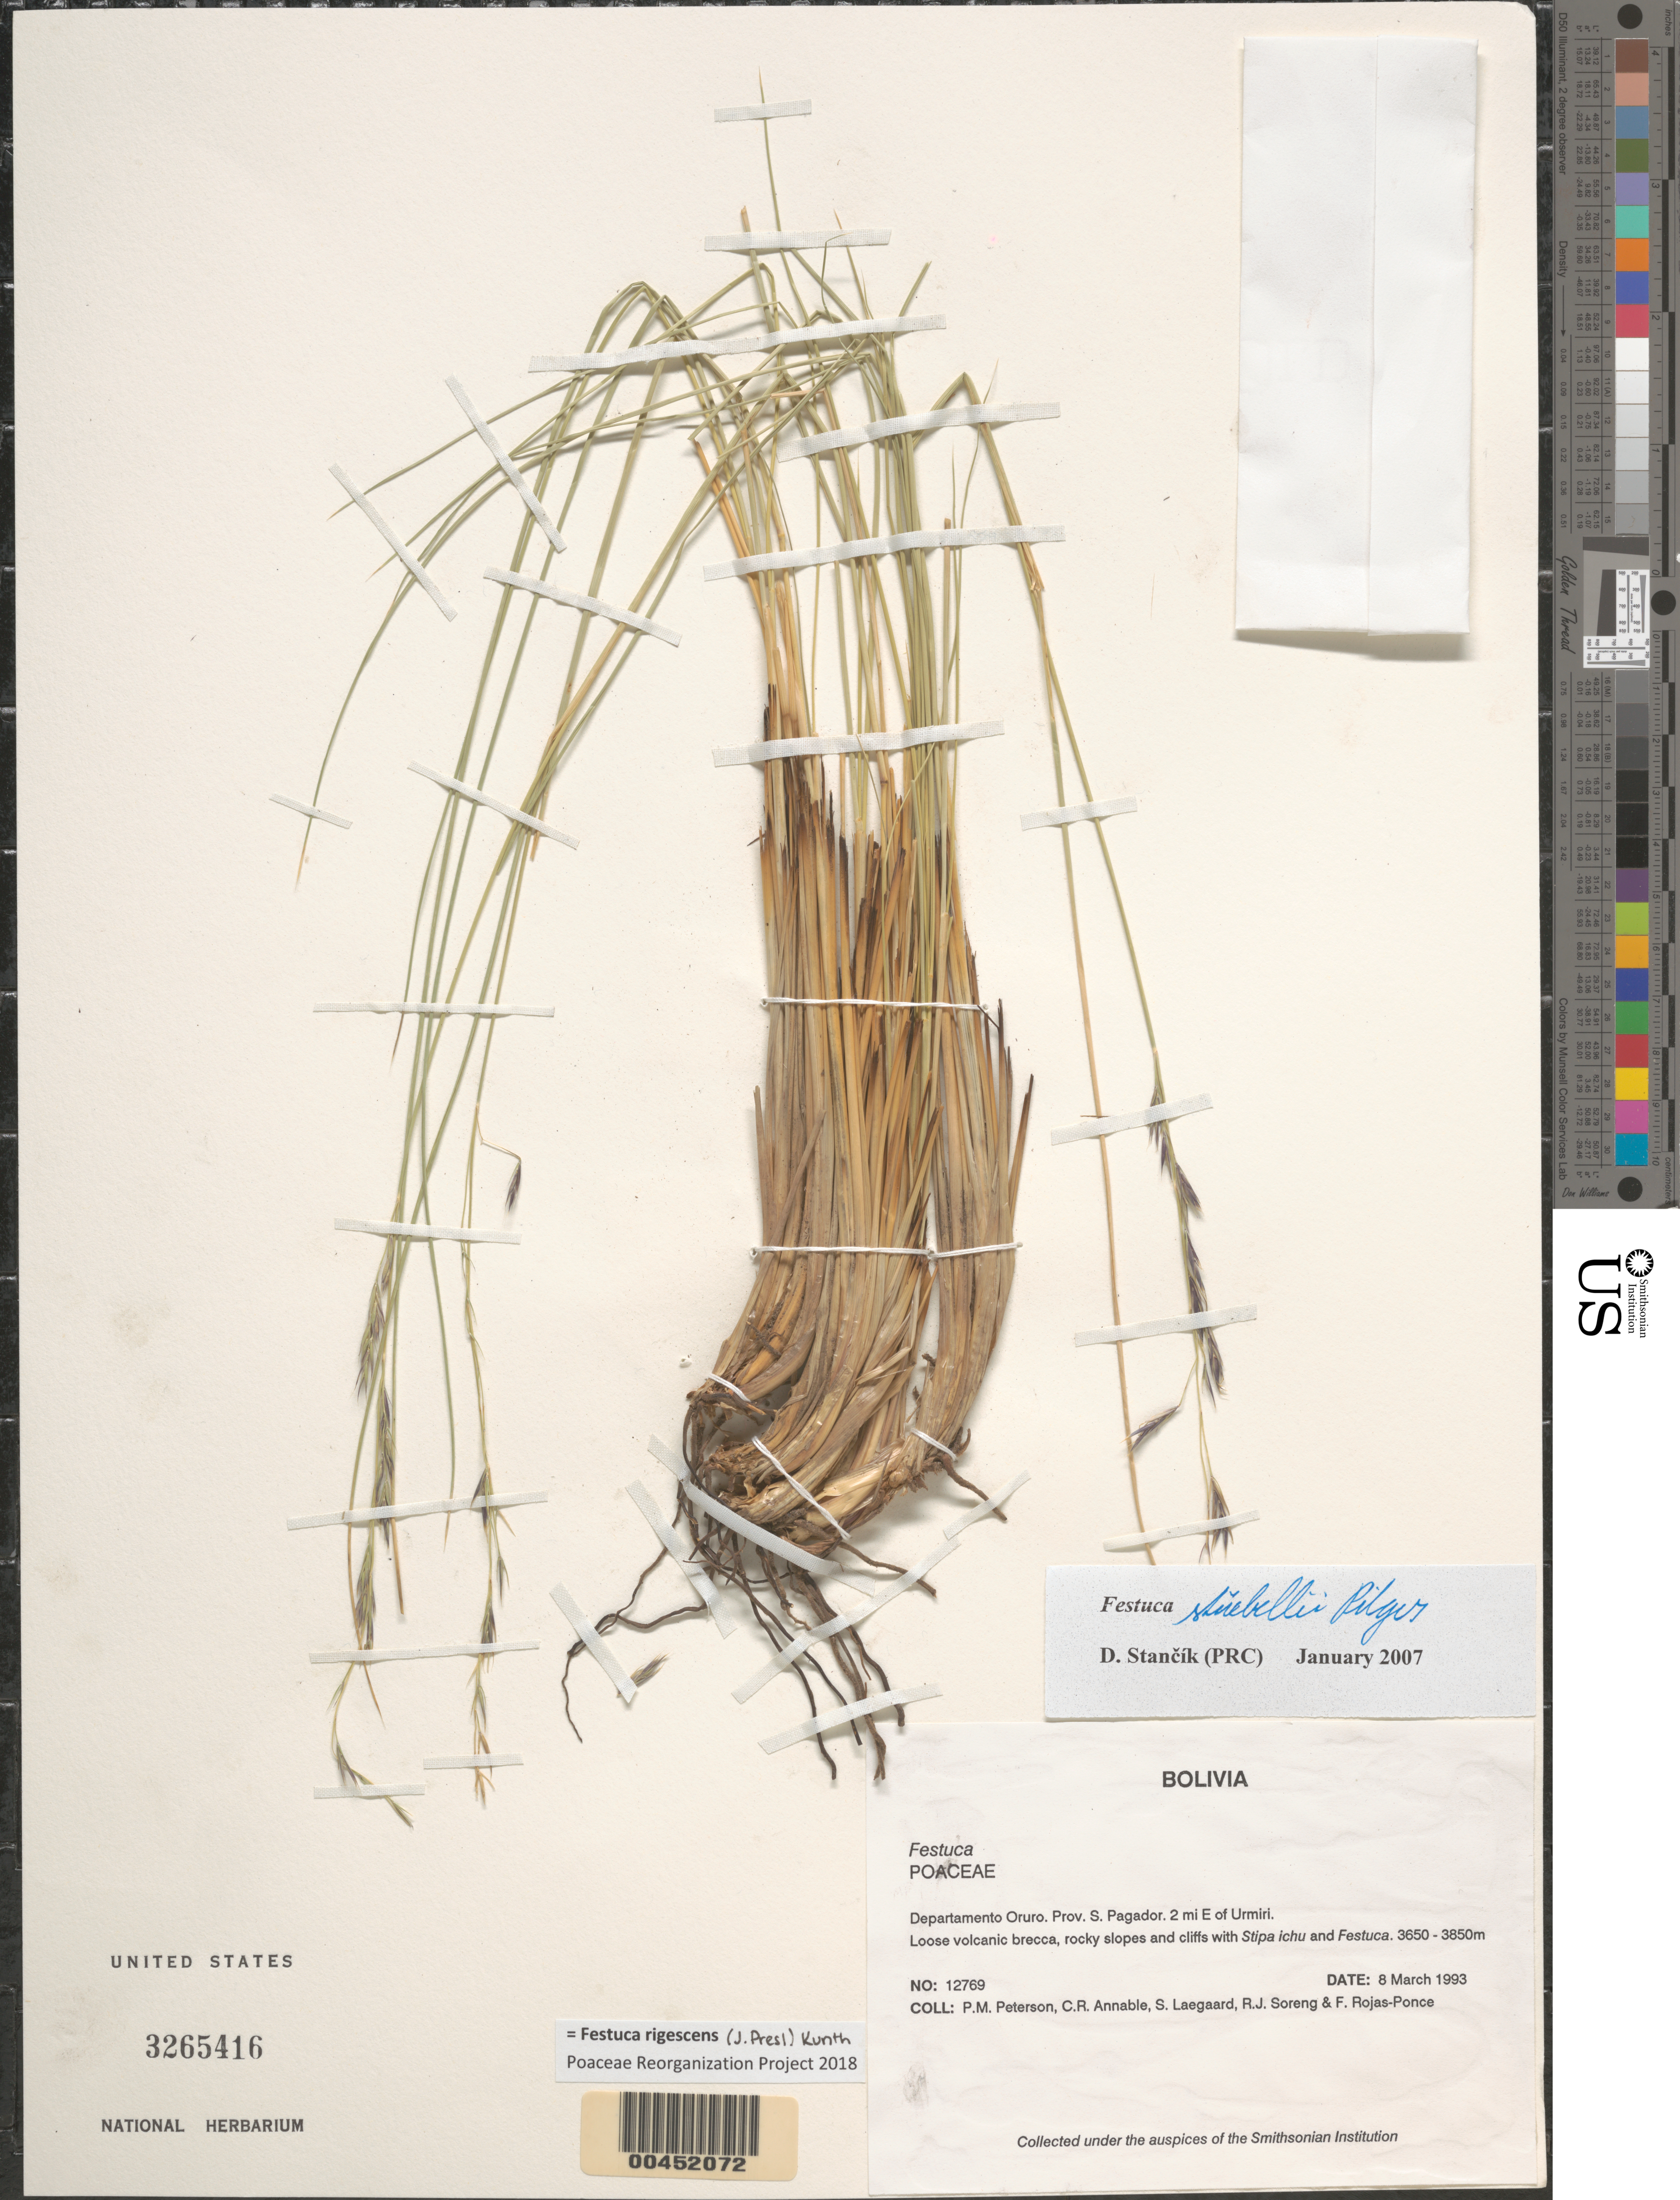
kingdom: Plantae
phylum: Tracheophyta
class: Liliopsida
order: Poales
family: Poaceae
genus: Festuca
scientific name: Festuca rigescens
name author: (J. Presl) Kunth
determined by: Poaceae Reorganization Project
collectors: P. M. Peterson, C. R. Annable, S. Lægaard, R. J. Soreng & F. Rojas-Ponce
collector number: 12769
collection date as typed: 08 Mar 1993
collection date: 1993-03-08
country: Bolivia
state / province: Oruro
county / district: Sebastián Pagador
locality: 2 mi E of Urmiri.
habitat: Loose volcanic brecca, rocky slopes and cliffs with Stipa ichu and Festuca.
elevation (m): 3650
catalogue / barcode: US 3265416